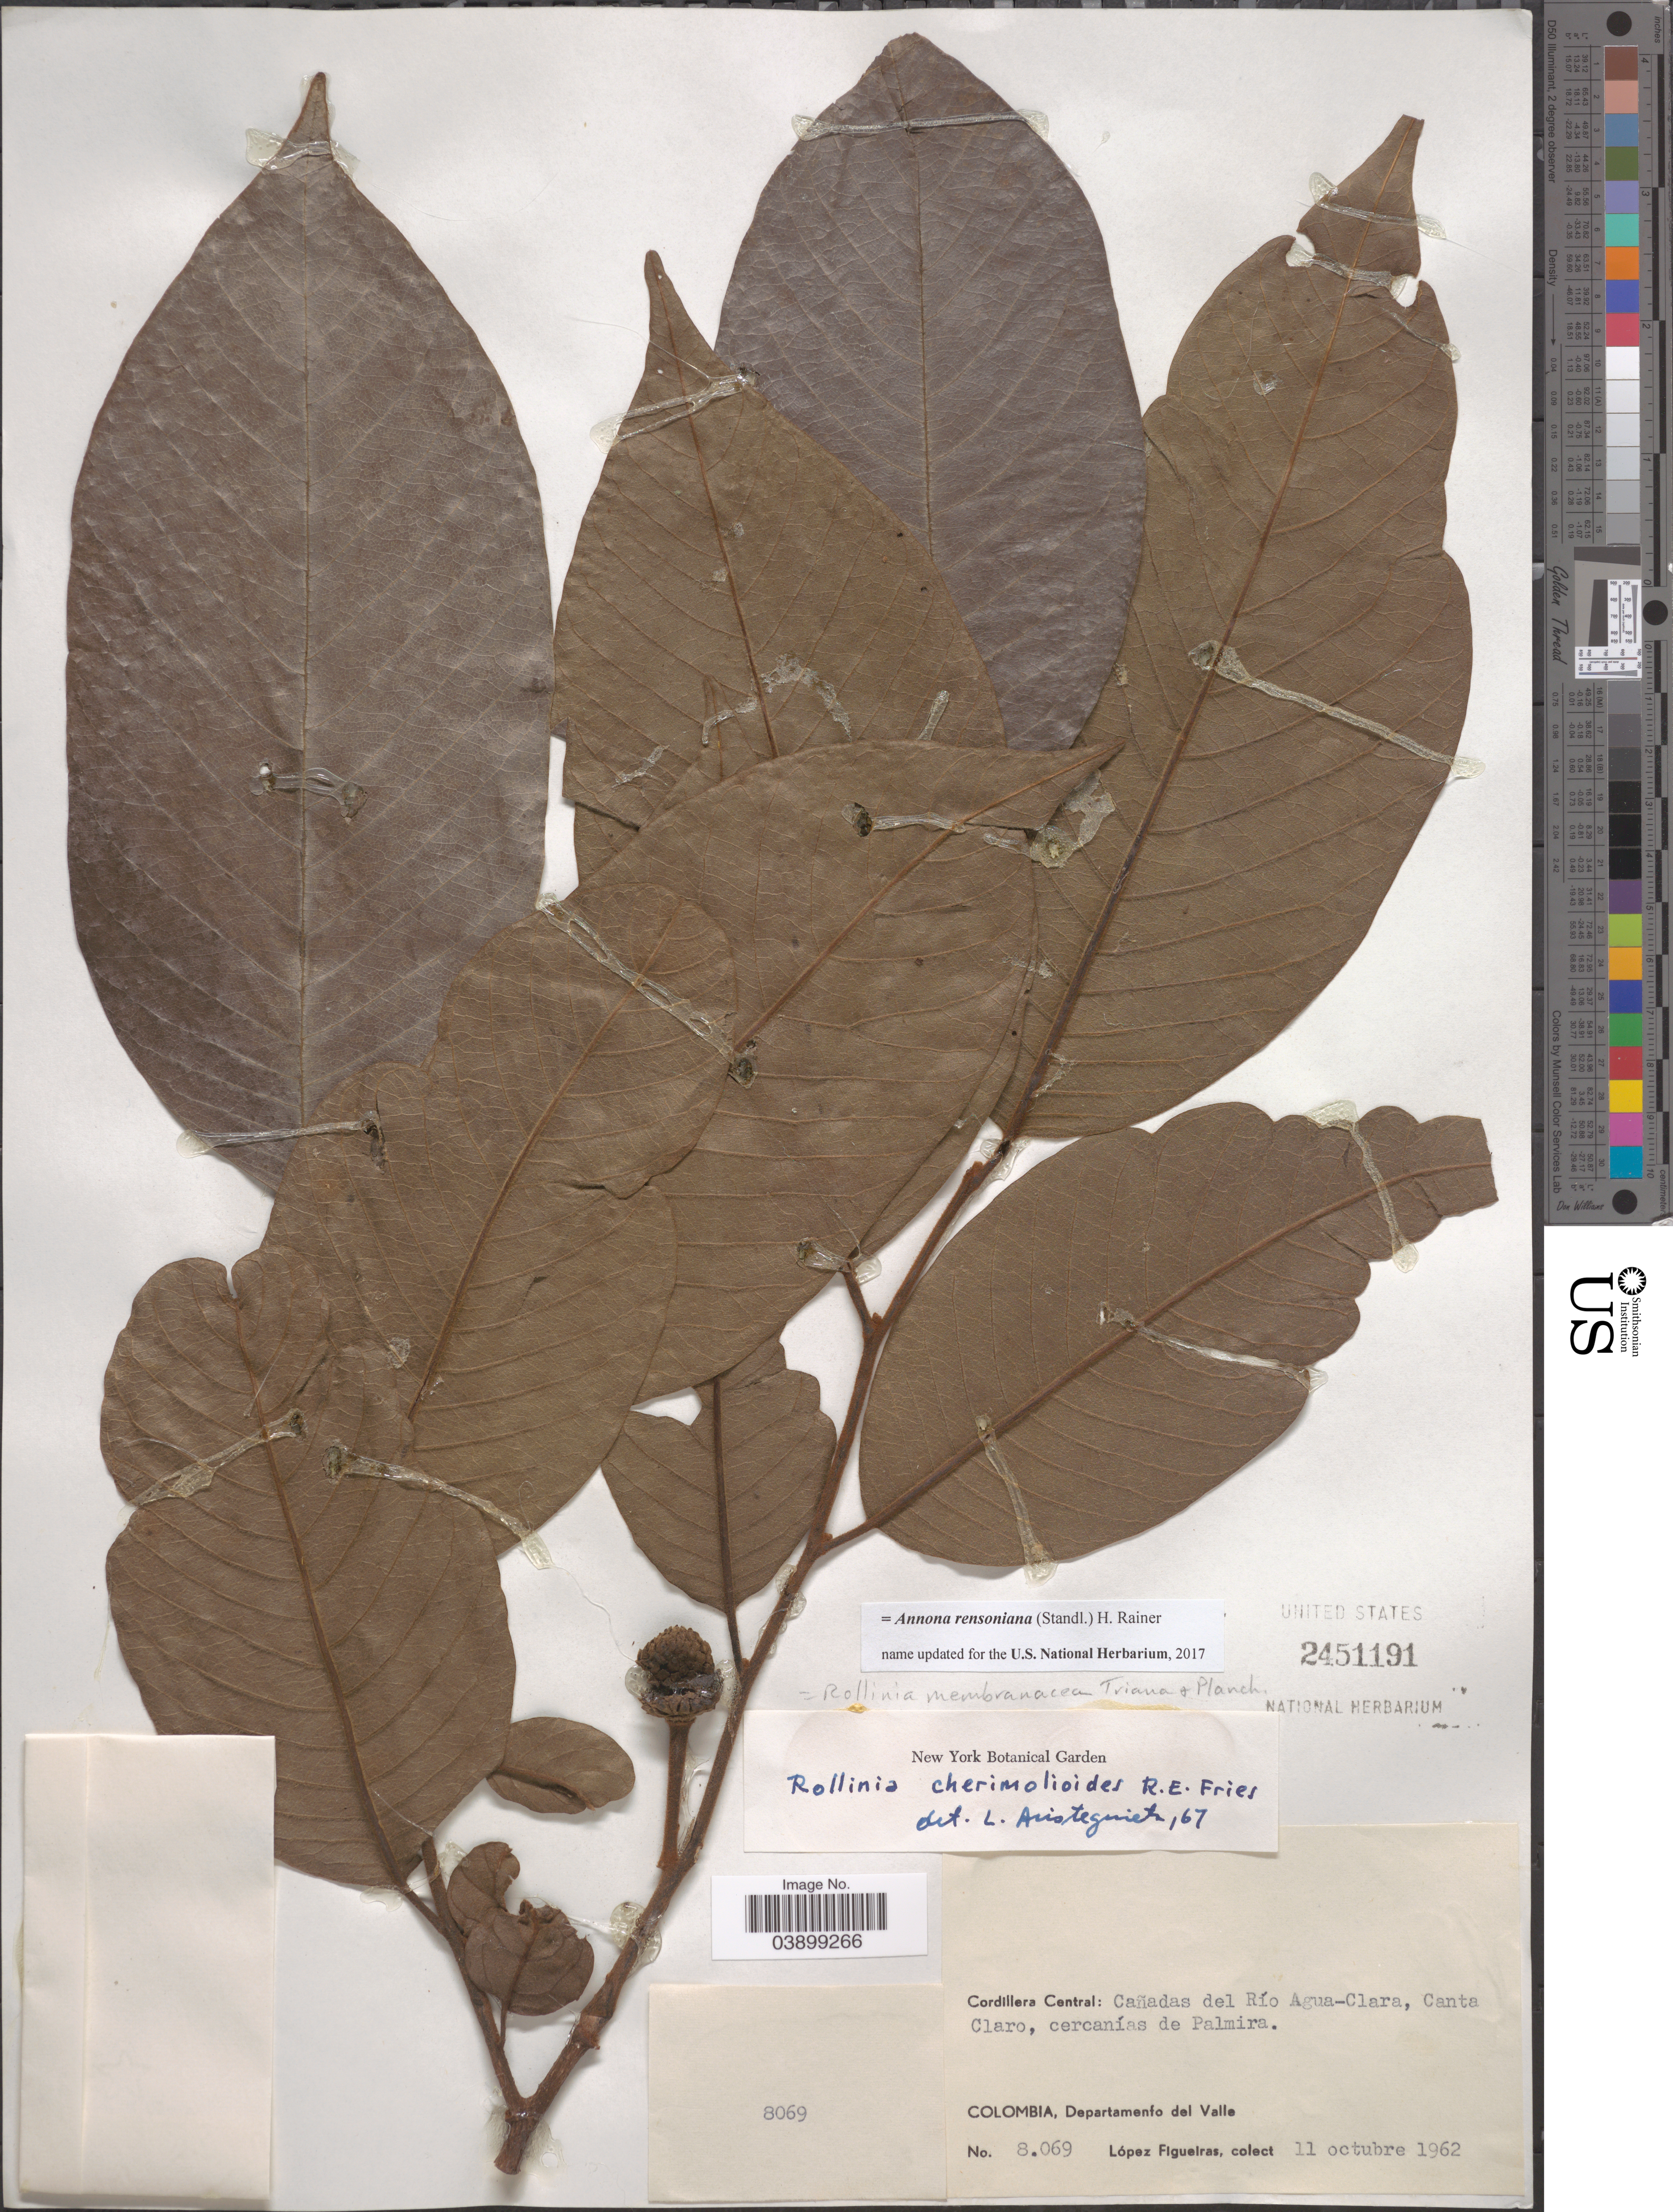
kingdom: Plantae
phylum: Tracheophyta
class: Magnoliopsida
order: Magnoliales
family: Annonaceae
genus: Annona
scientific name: Annona rensoniana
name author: (Standl.) H. Rainer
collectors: M. López Figueiras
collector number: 8069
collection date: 1962-10-11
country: Colombia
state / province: Valle del Cauca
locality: Cordillera Central: Cañadas del Río Agua-Clara, Canta Claro, cercanías de Palmira. Departamento del Valle.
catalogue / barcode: US 2451191